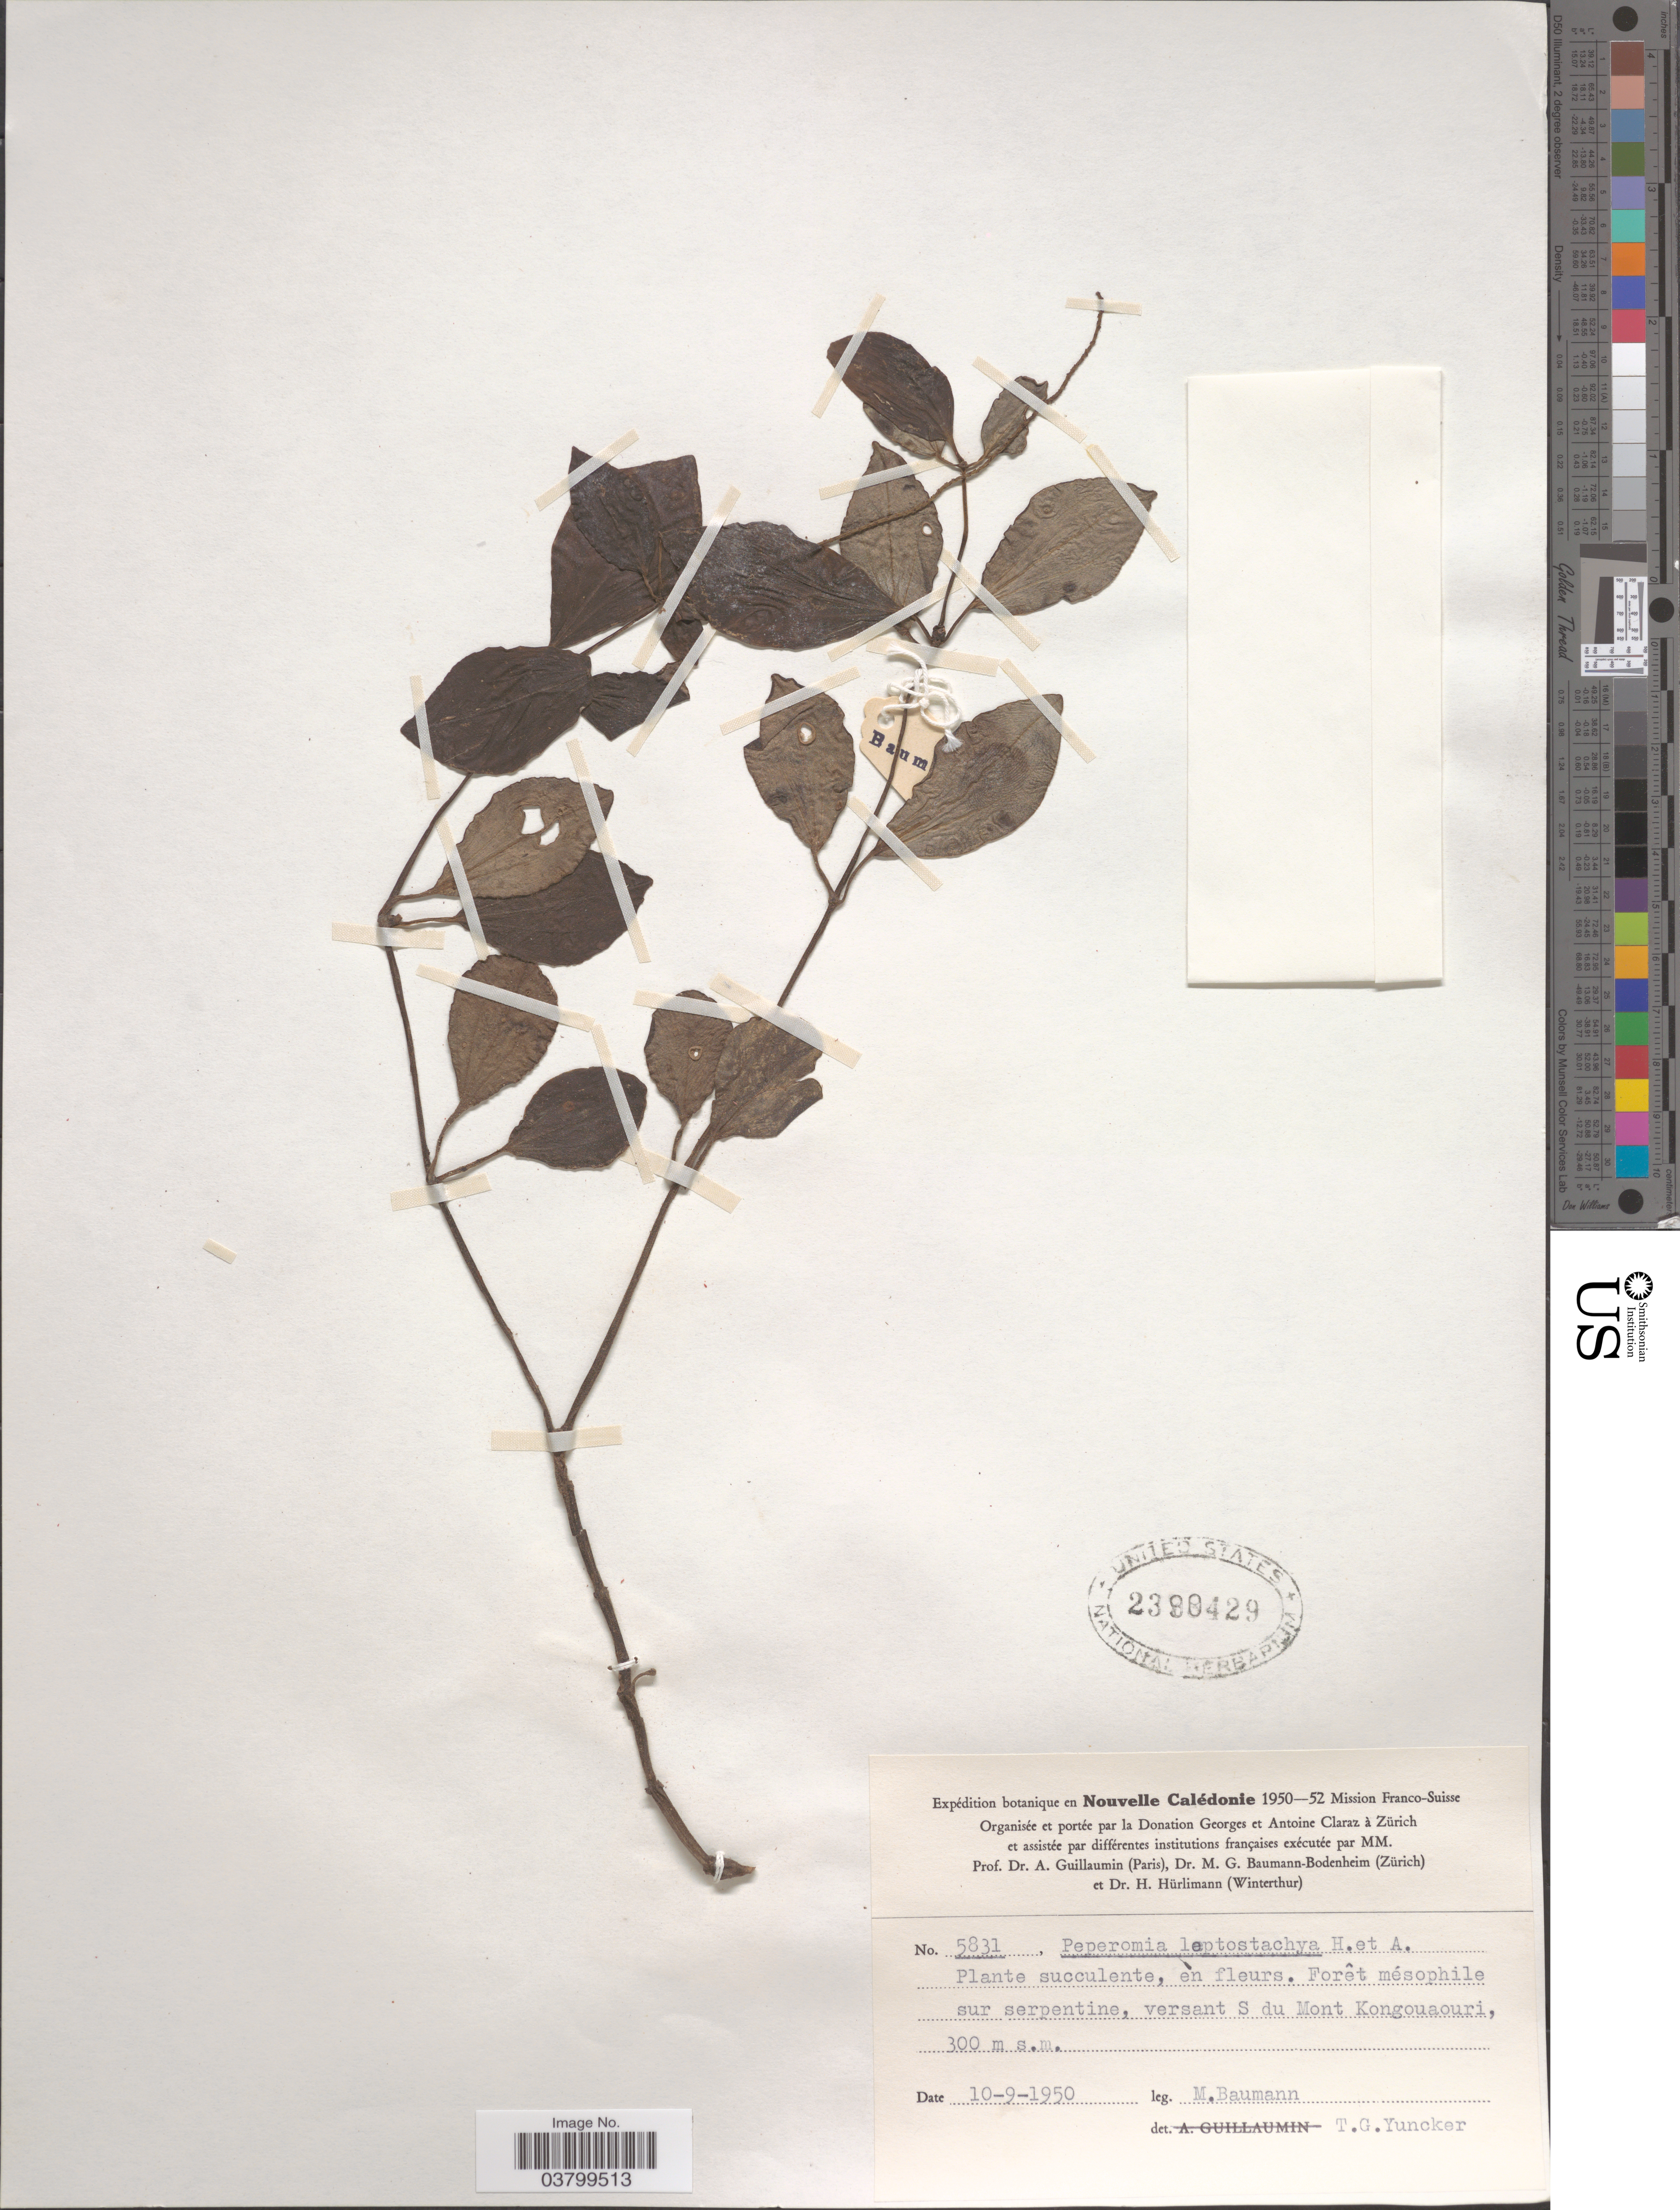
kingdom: Plantae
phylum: Tracheophyta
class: Magnoliopsida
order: Piperales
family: Piperaceae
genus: Peperomia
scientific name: Peperomia leptostachya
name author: Hook. & Arn.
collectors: M. Baumann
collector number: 5831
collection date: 1950-09-10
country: New Caledonia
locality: Nouvelle Calédonie: Forêt mésophile sur serpentine, versant S du Mont Kongouaouri.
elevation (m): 300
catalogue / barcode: US 2390429